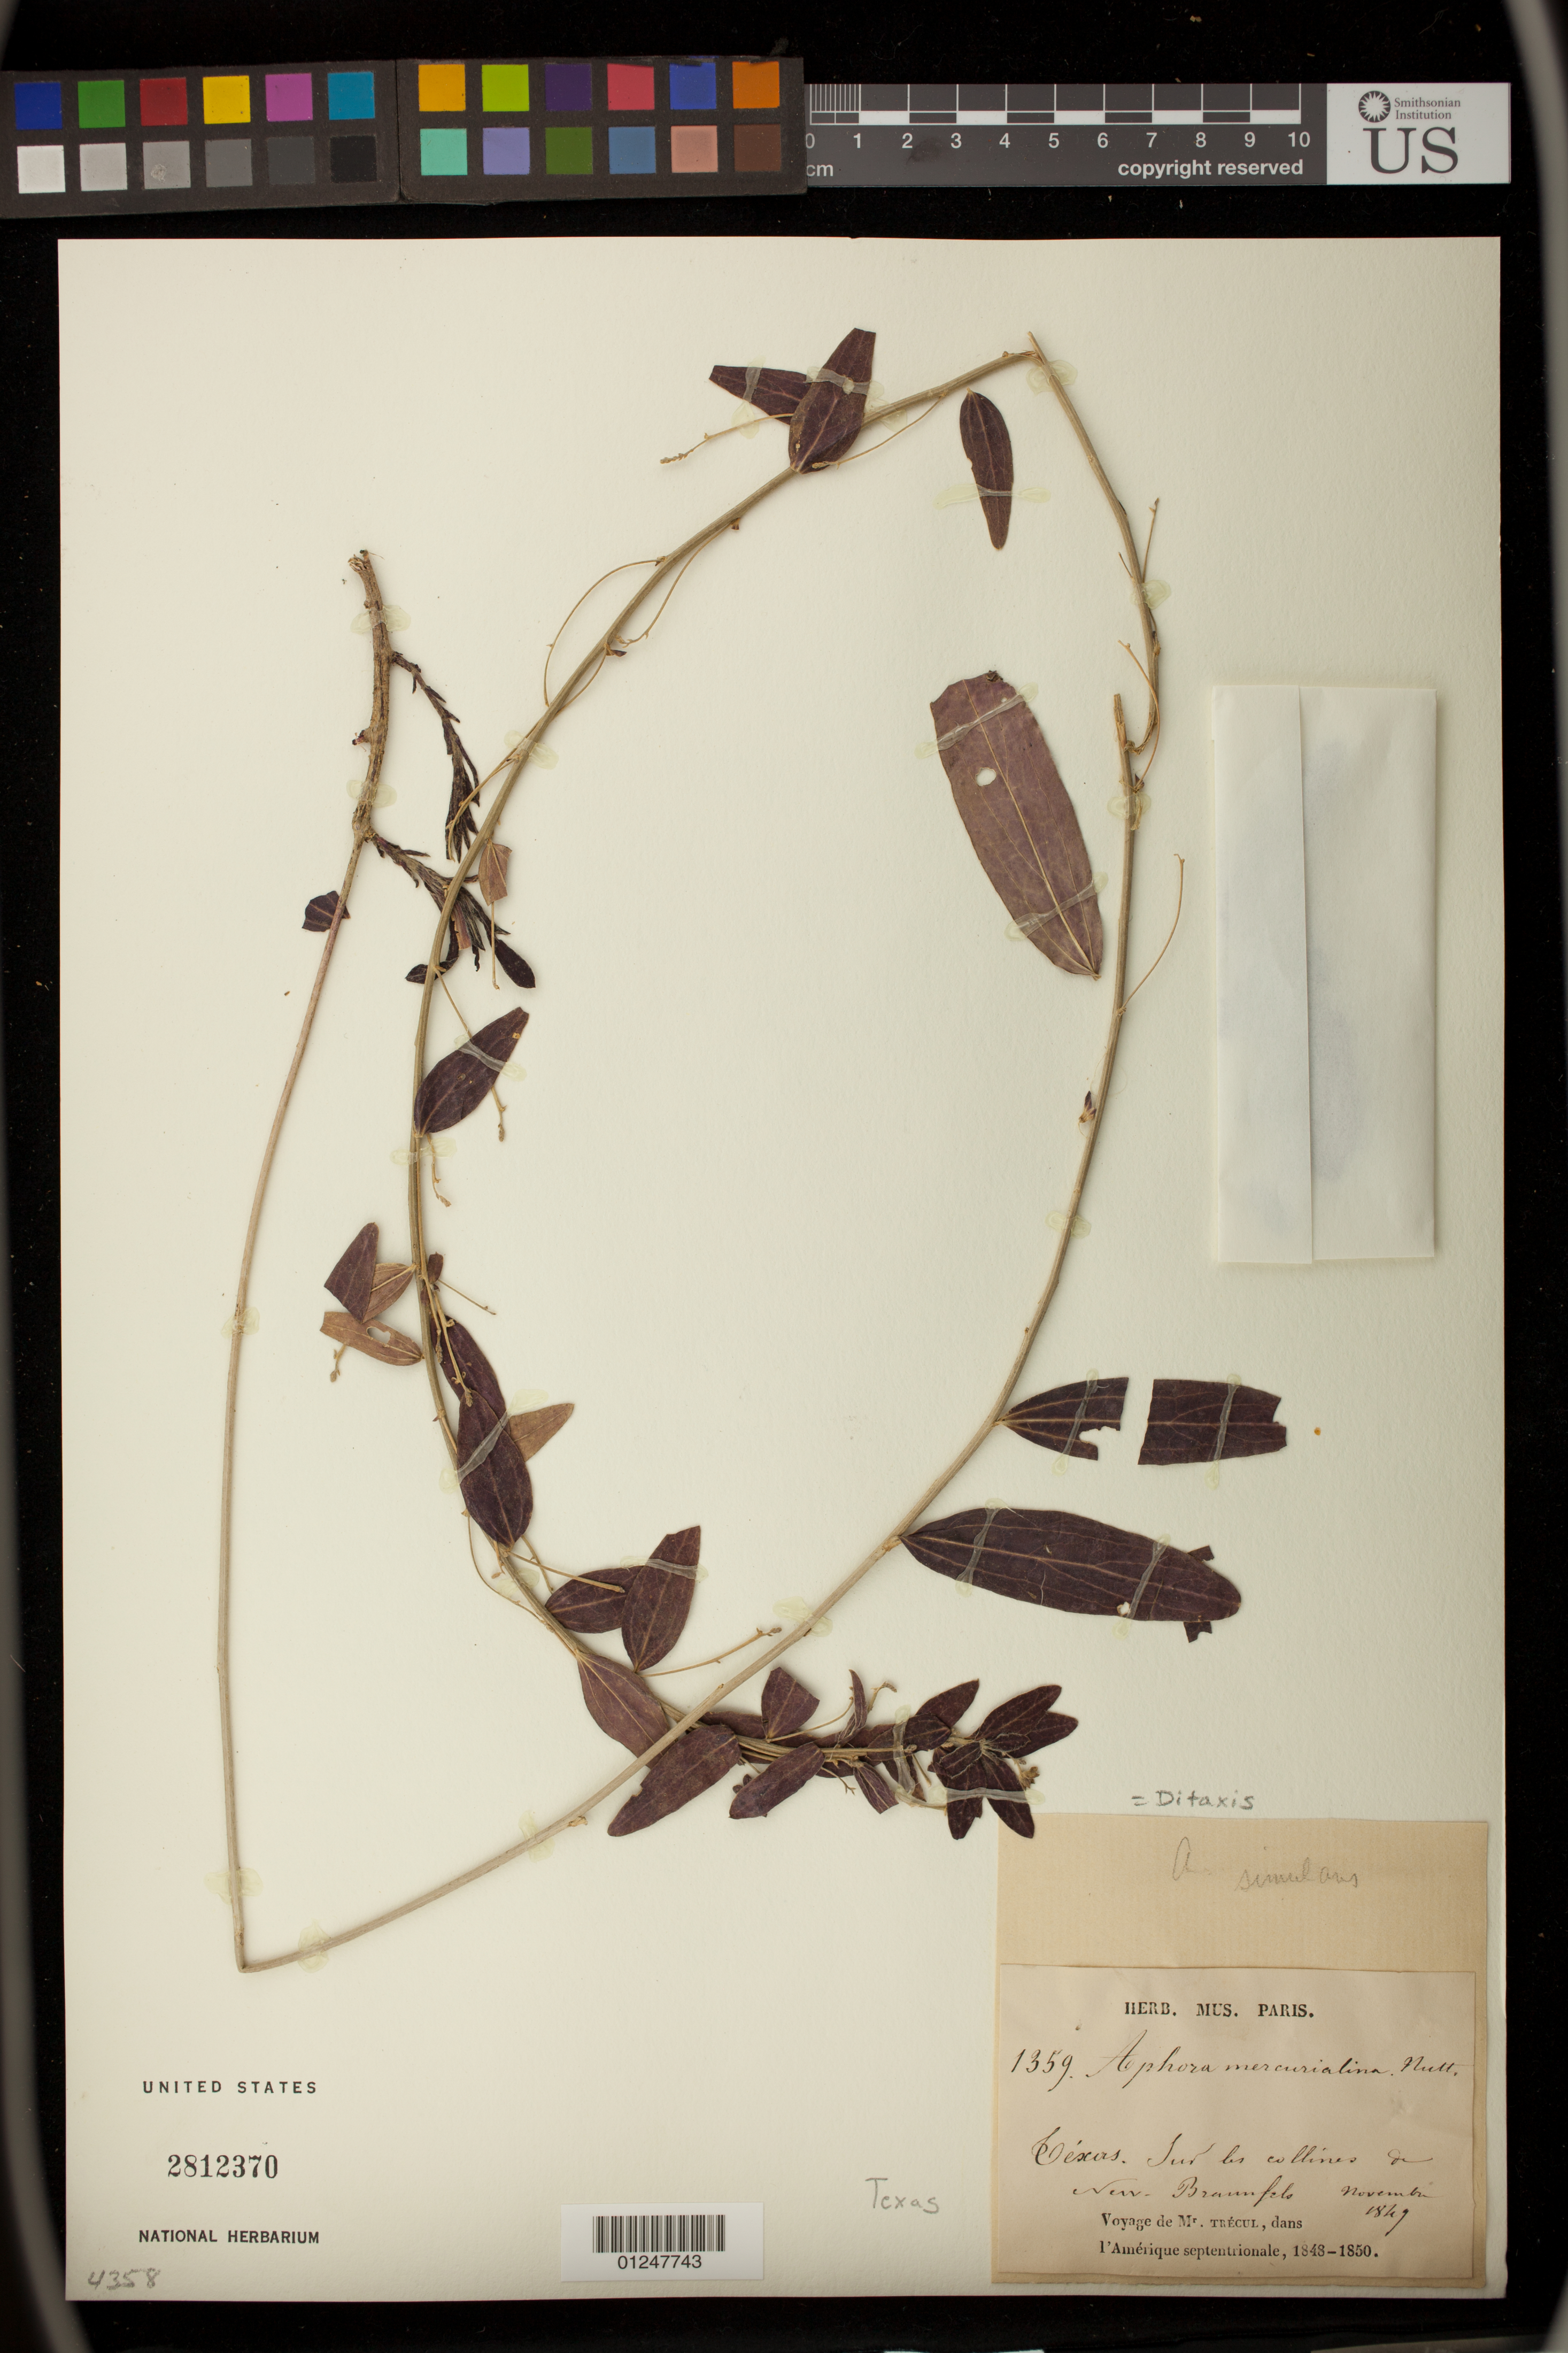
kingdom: Plantae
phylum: Tracheophyta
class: Magnoliopsida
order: Malpighiales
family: Euphorbiaceae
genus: Ditaxis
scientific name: Ditaxis sp.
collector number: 1359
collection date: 1849-11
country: United States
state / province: Texas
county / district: Comal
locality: Sur les collines de New Braunfels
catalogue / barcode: US 2812370